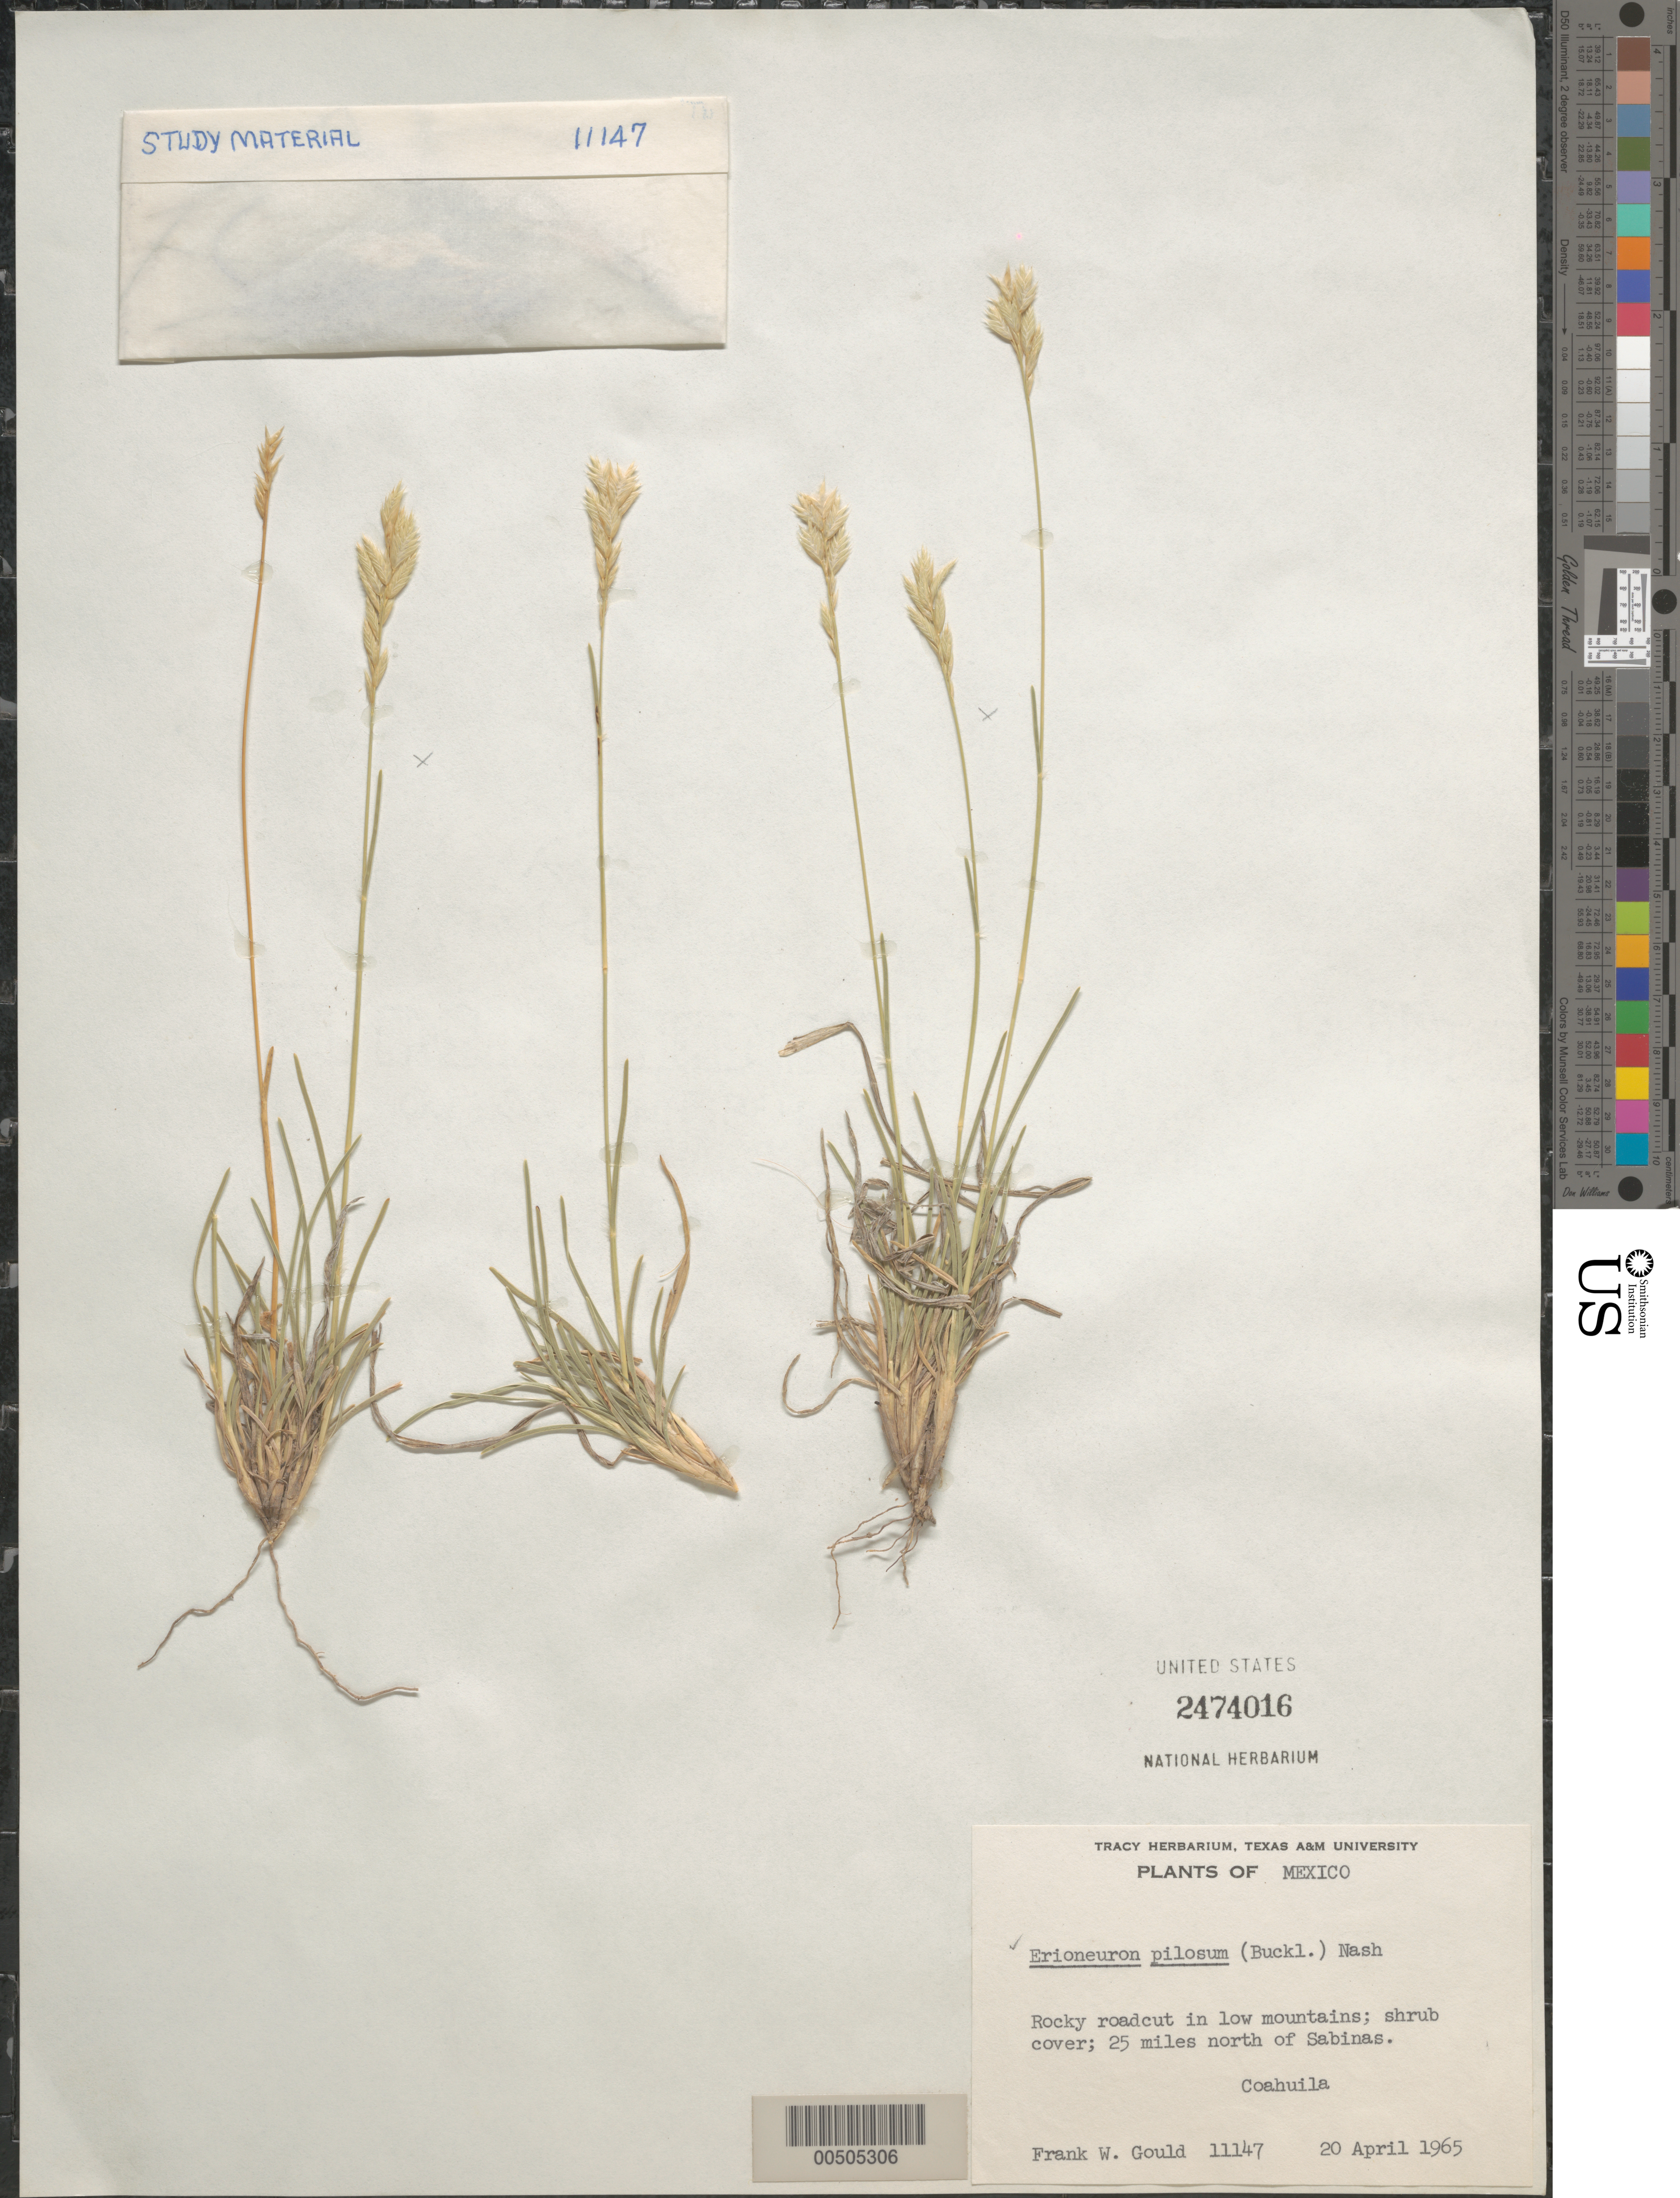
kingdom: Plantae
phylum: Tracheophyta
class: Liliopsida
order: Poales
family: Poaceae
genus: Erioneuron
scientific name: Erioneuron pilosum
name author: (Buckley) Nash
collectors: F. W. Gould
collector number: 11147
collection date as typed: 20 Apr 1965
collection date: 1965-04-20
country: Mexico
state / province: Coahuila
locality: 25 mi N of Sabinas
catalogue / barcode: US 2474016